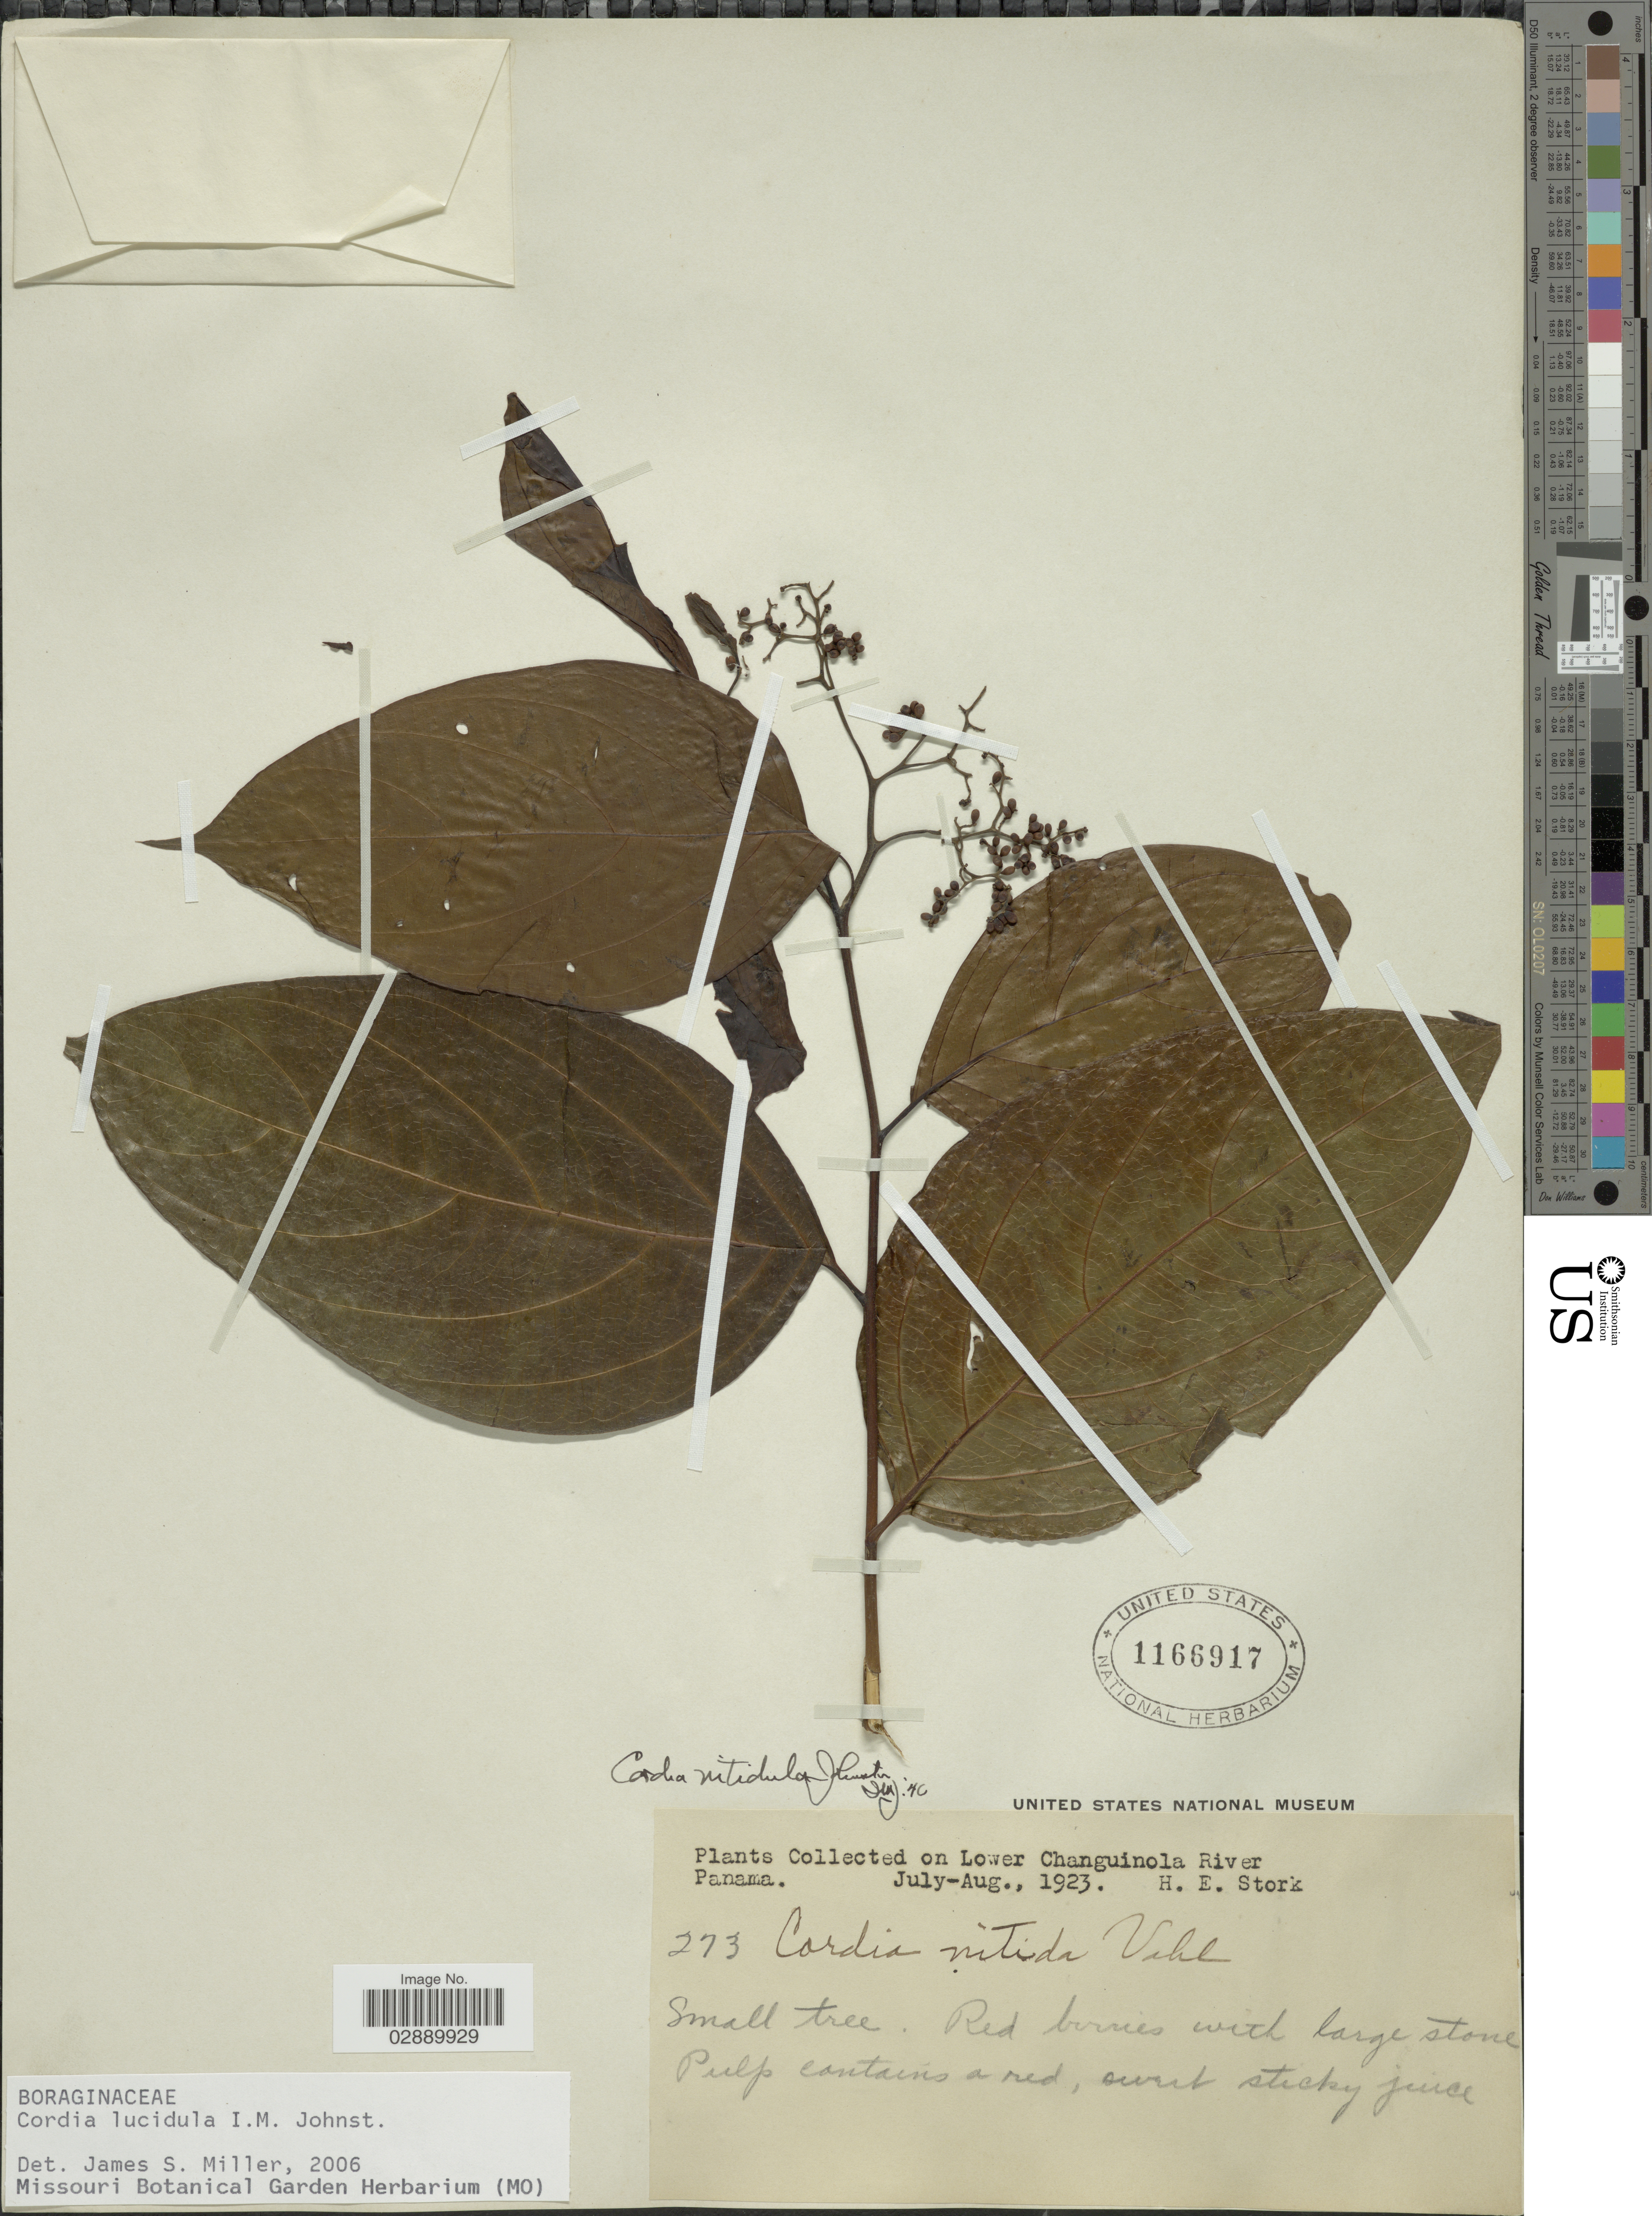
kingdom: Plantae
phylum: Tracheophyta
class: Magnoliopsida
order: Boraginales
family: Cordiaceae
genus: Cordia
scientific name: Cordia lucidula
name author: I.M. Johnst.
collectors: H. E. Stork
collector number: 273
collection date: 1923-07/1923-08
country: Panama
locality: Lower Changuinola River.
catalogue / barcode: US 1166917